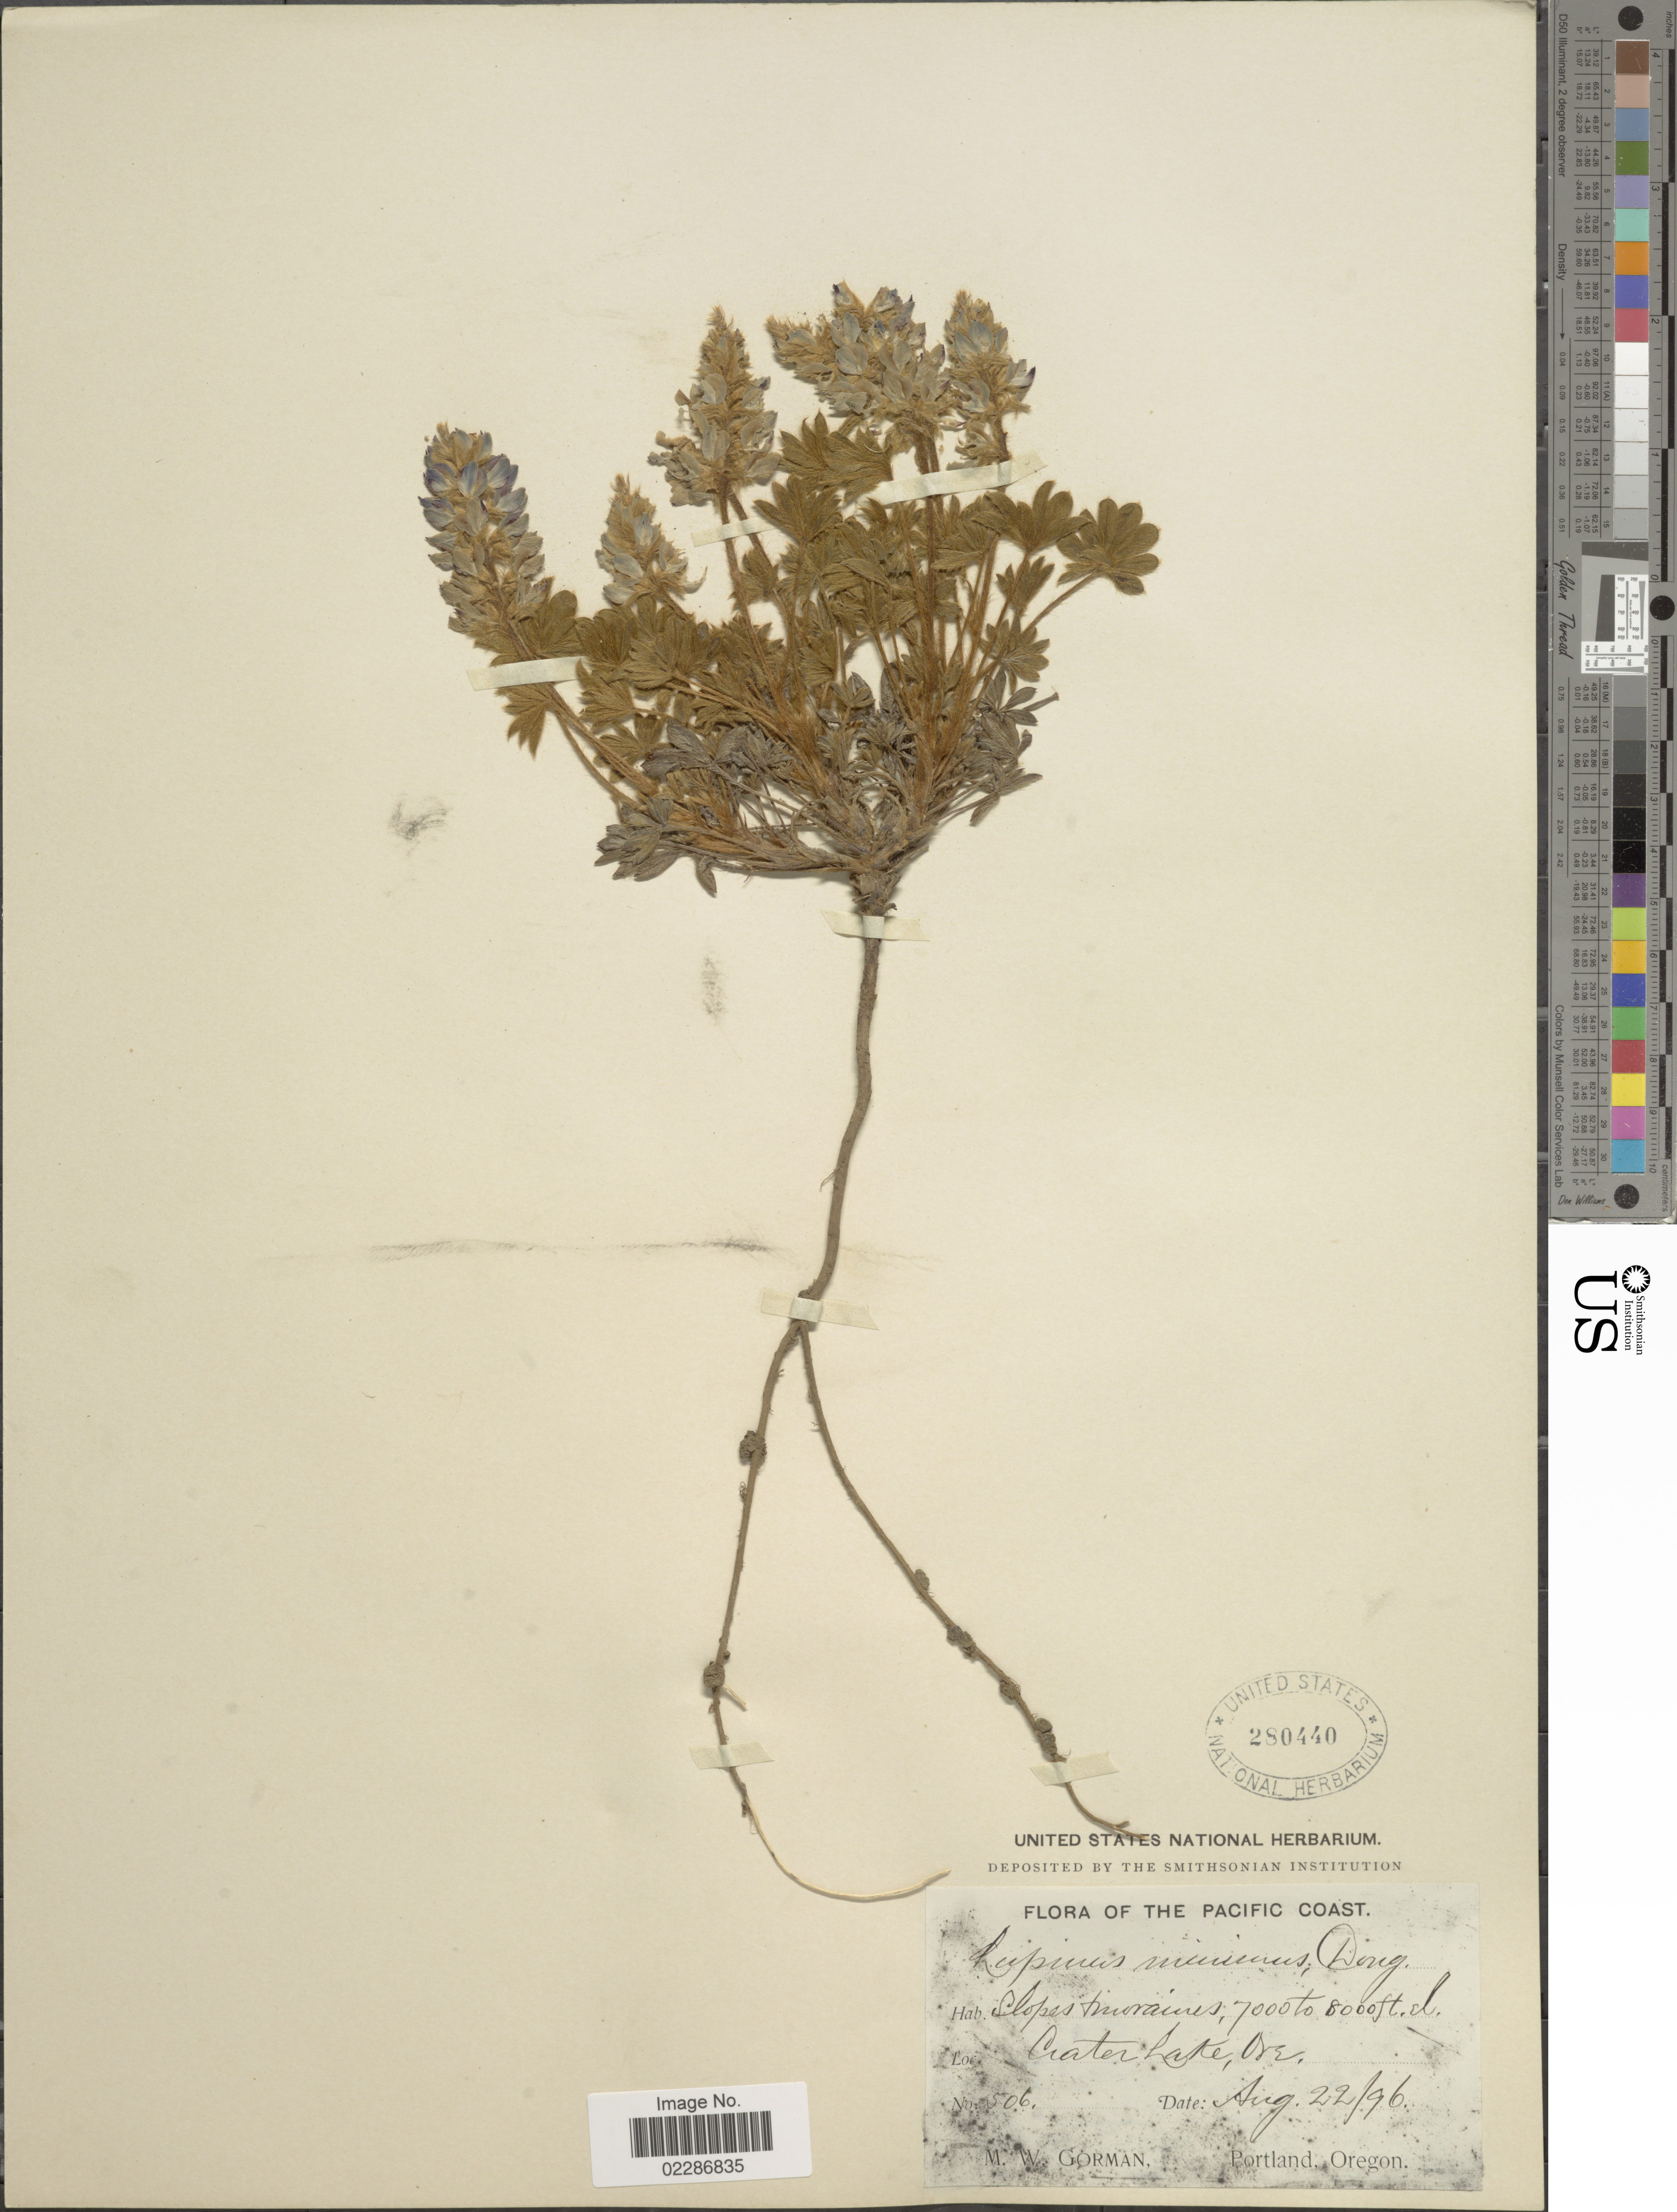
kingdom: Plantae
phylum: Tracheophyta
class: Magnoliopsida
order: Fabales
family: Fabaceae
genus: Lupinus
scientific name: Lupinus minimus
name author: Douglas ex G. Don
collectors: M. W. Gorman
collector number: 506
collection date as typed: Transcribed d/m/y: 22/8/96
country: United States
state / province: Oregon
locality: The Pacific Coast, Slopes + moraines, Crater Lake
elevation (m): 2134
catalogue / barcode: US 280440